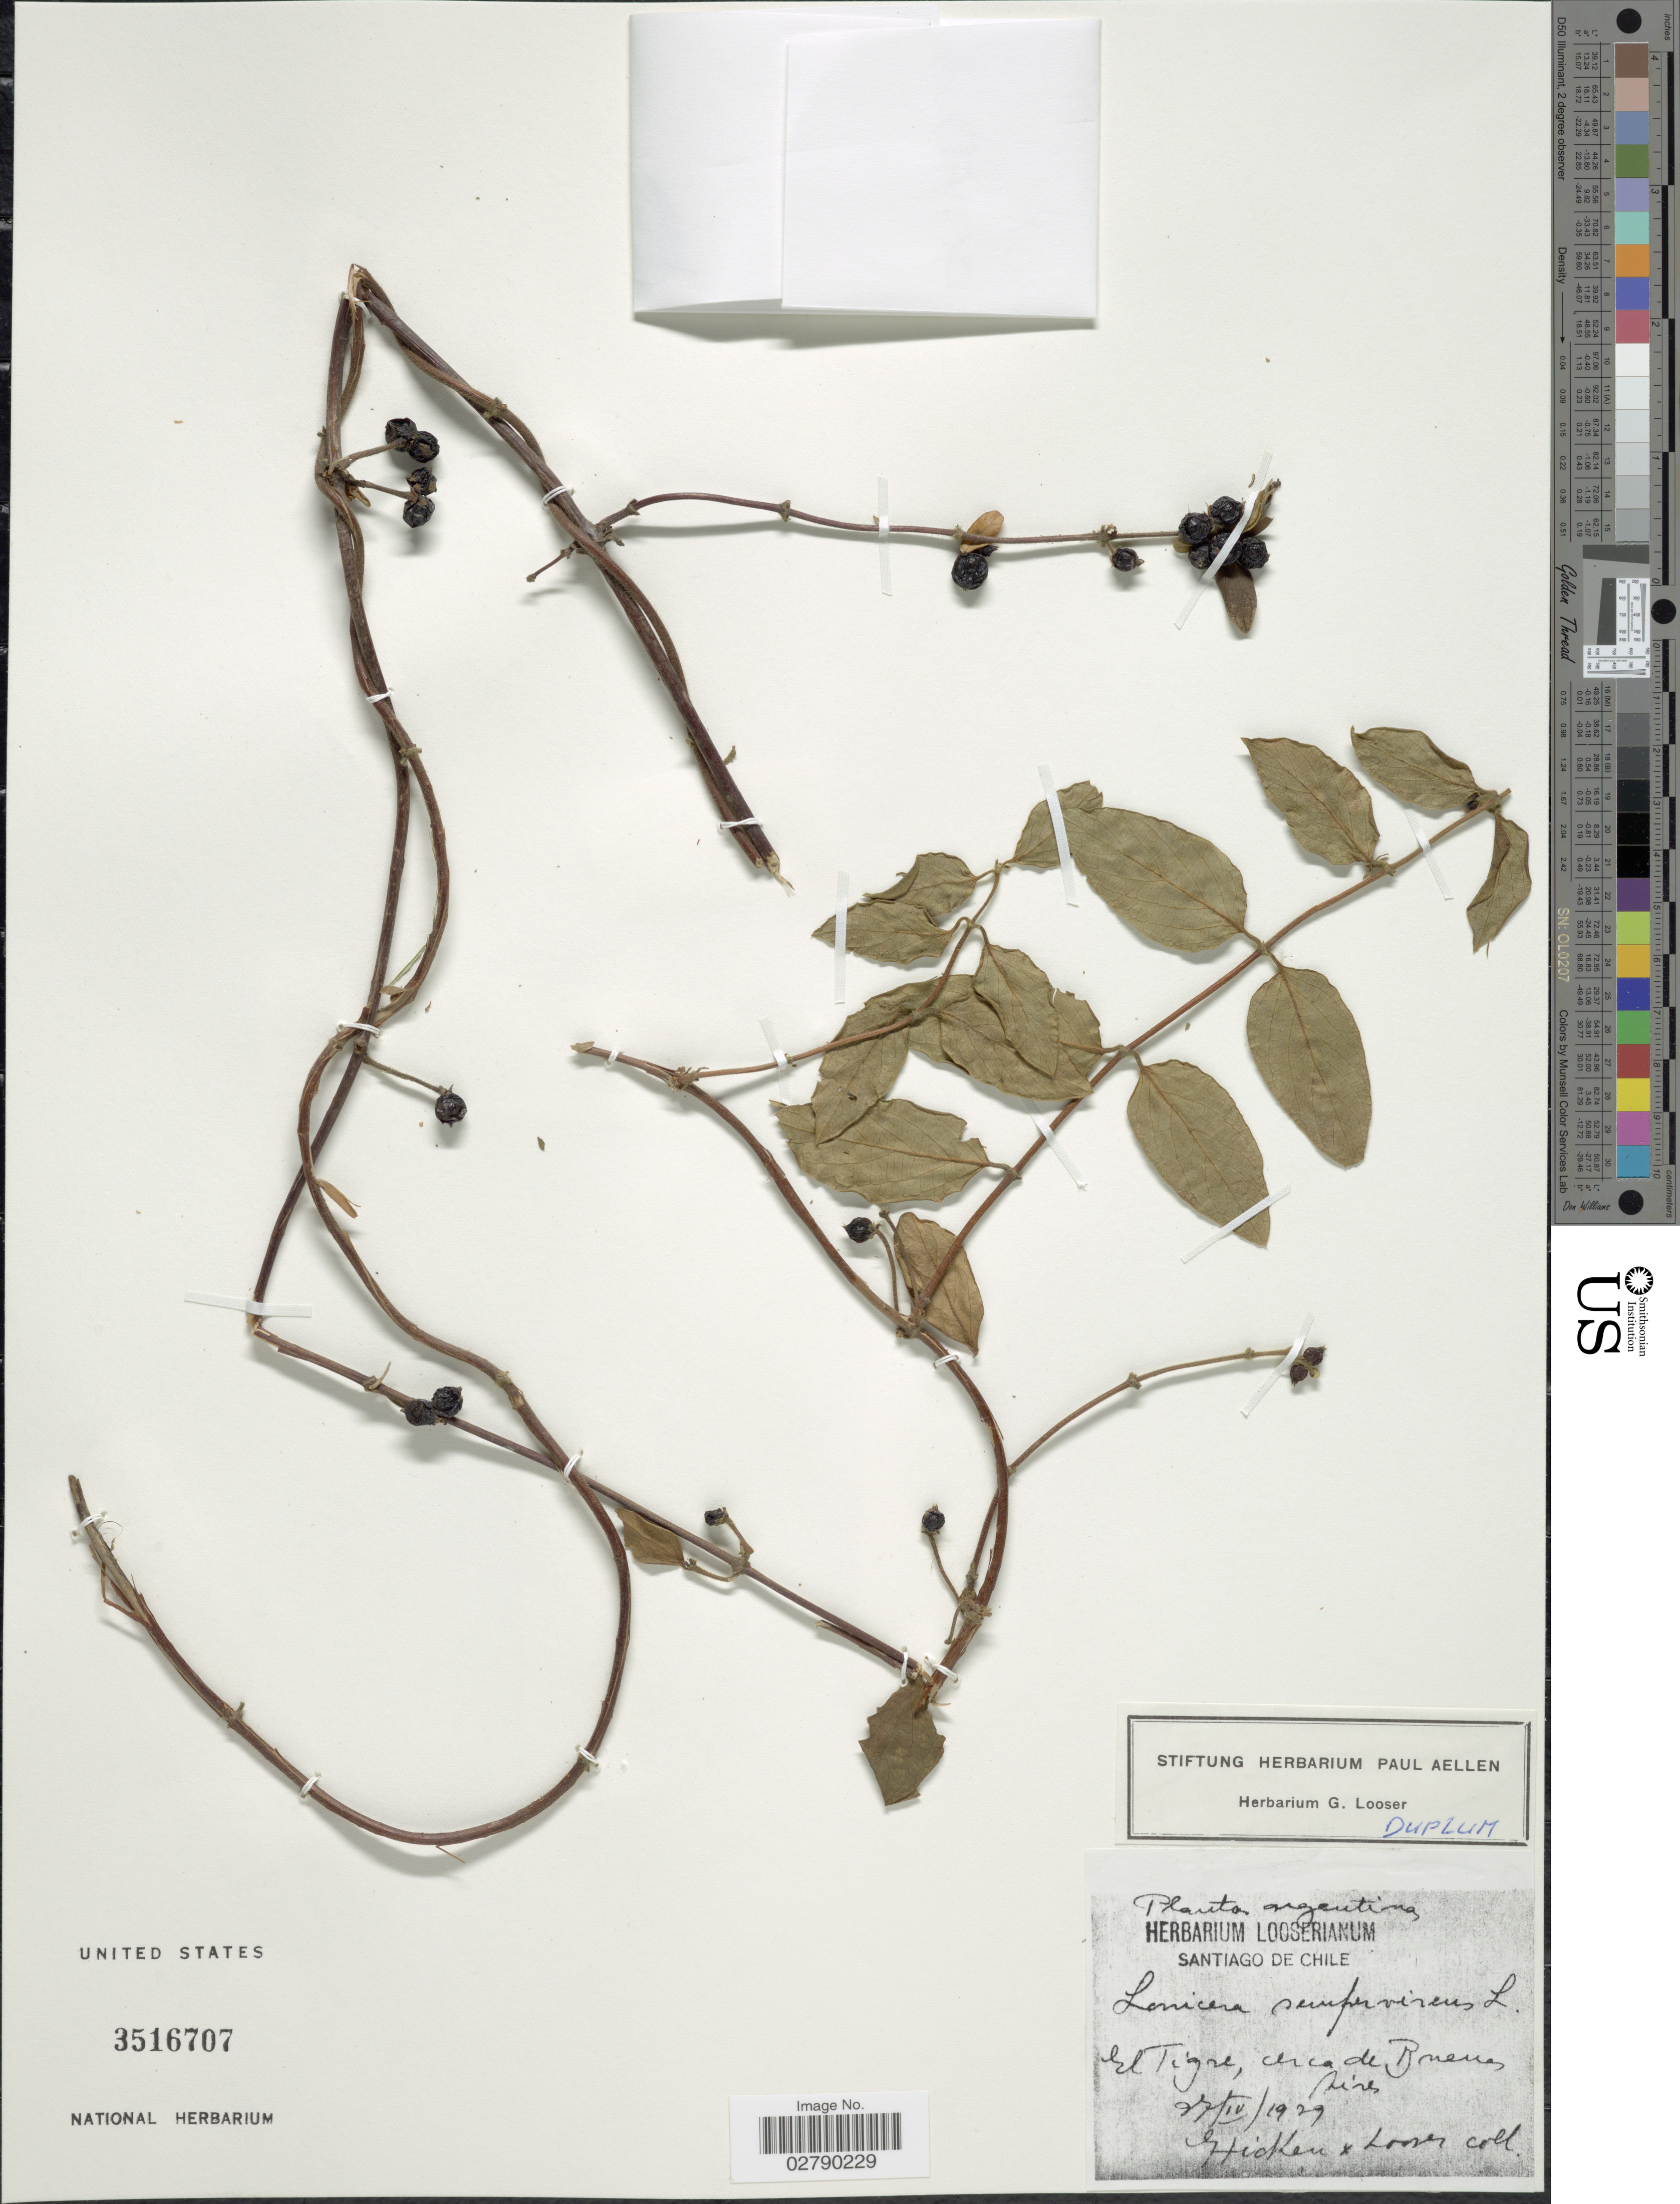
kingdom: Plantae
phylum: Tracheophyta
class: Magnoliopsida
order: Dipsacales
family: Caprifoliaceae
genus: Lonicera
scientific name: Lonicera sempervirens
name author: L.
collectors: Hicken & Looser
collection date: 1929-04-27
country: Argentina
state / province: Buenos Aires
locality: El Tigre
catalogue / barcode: US 3516707